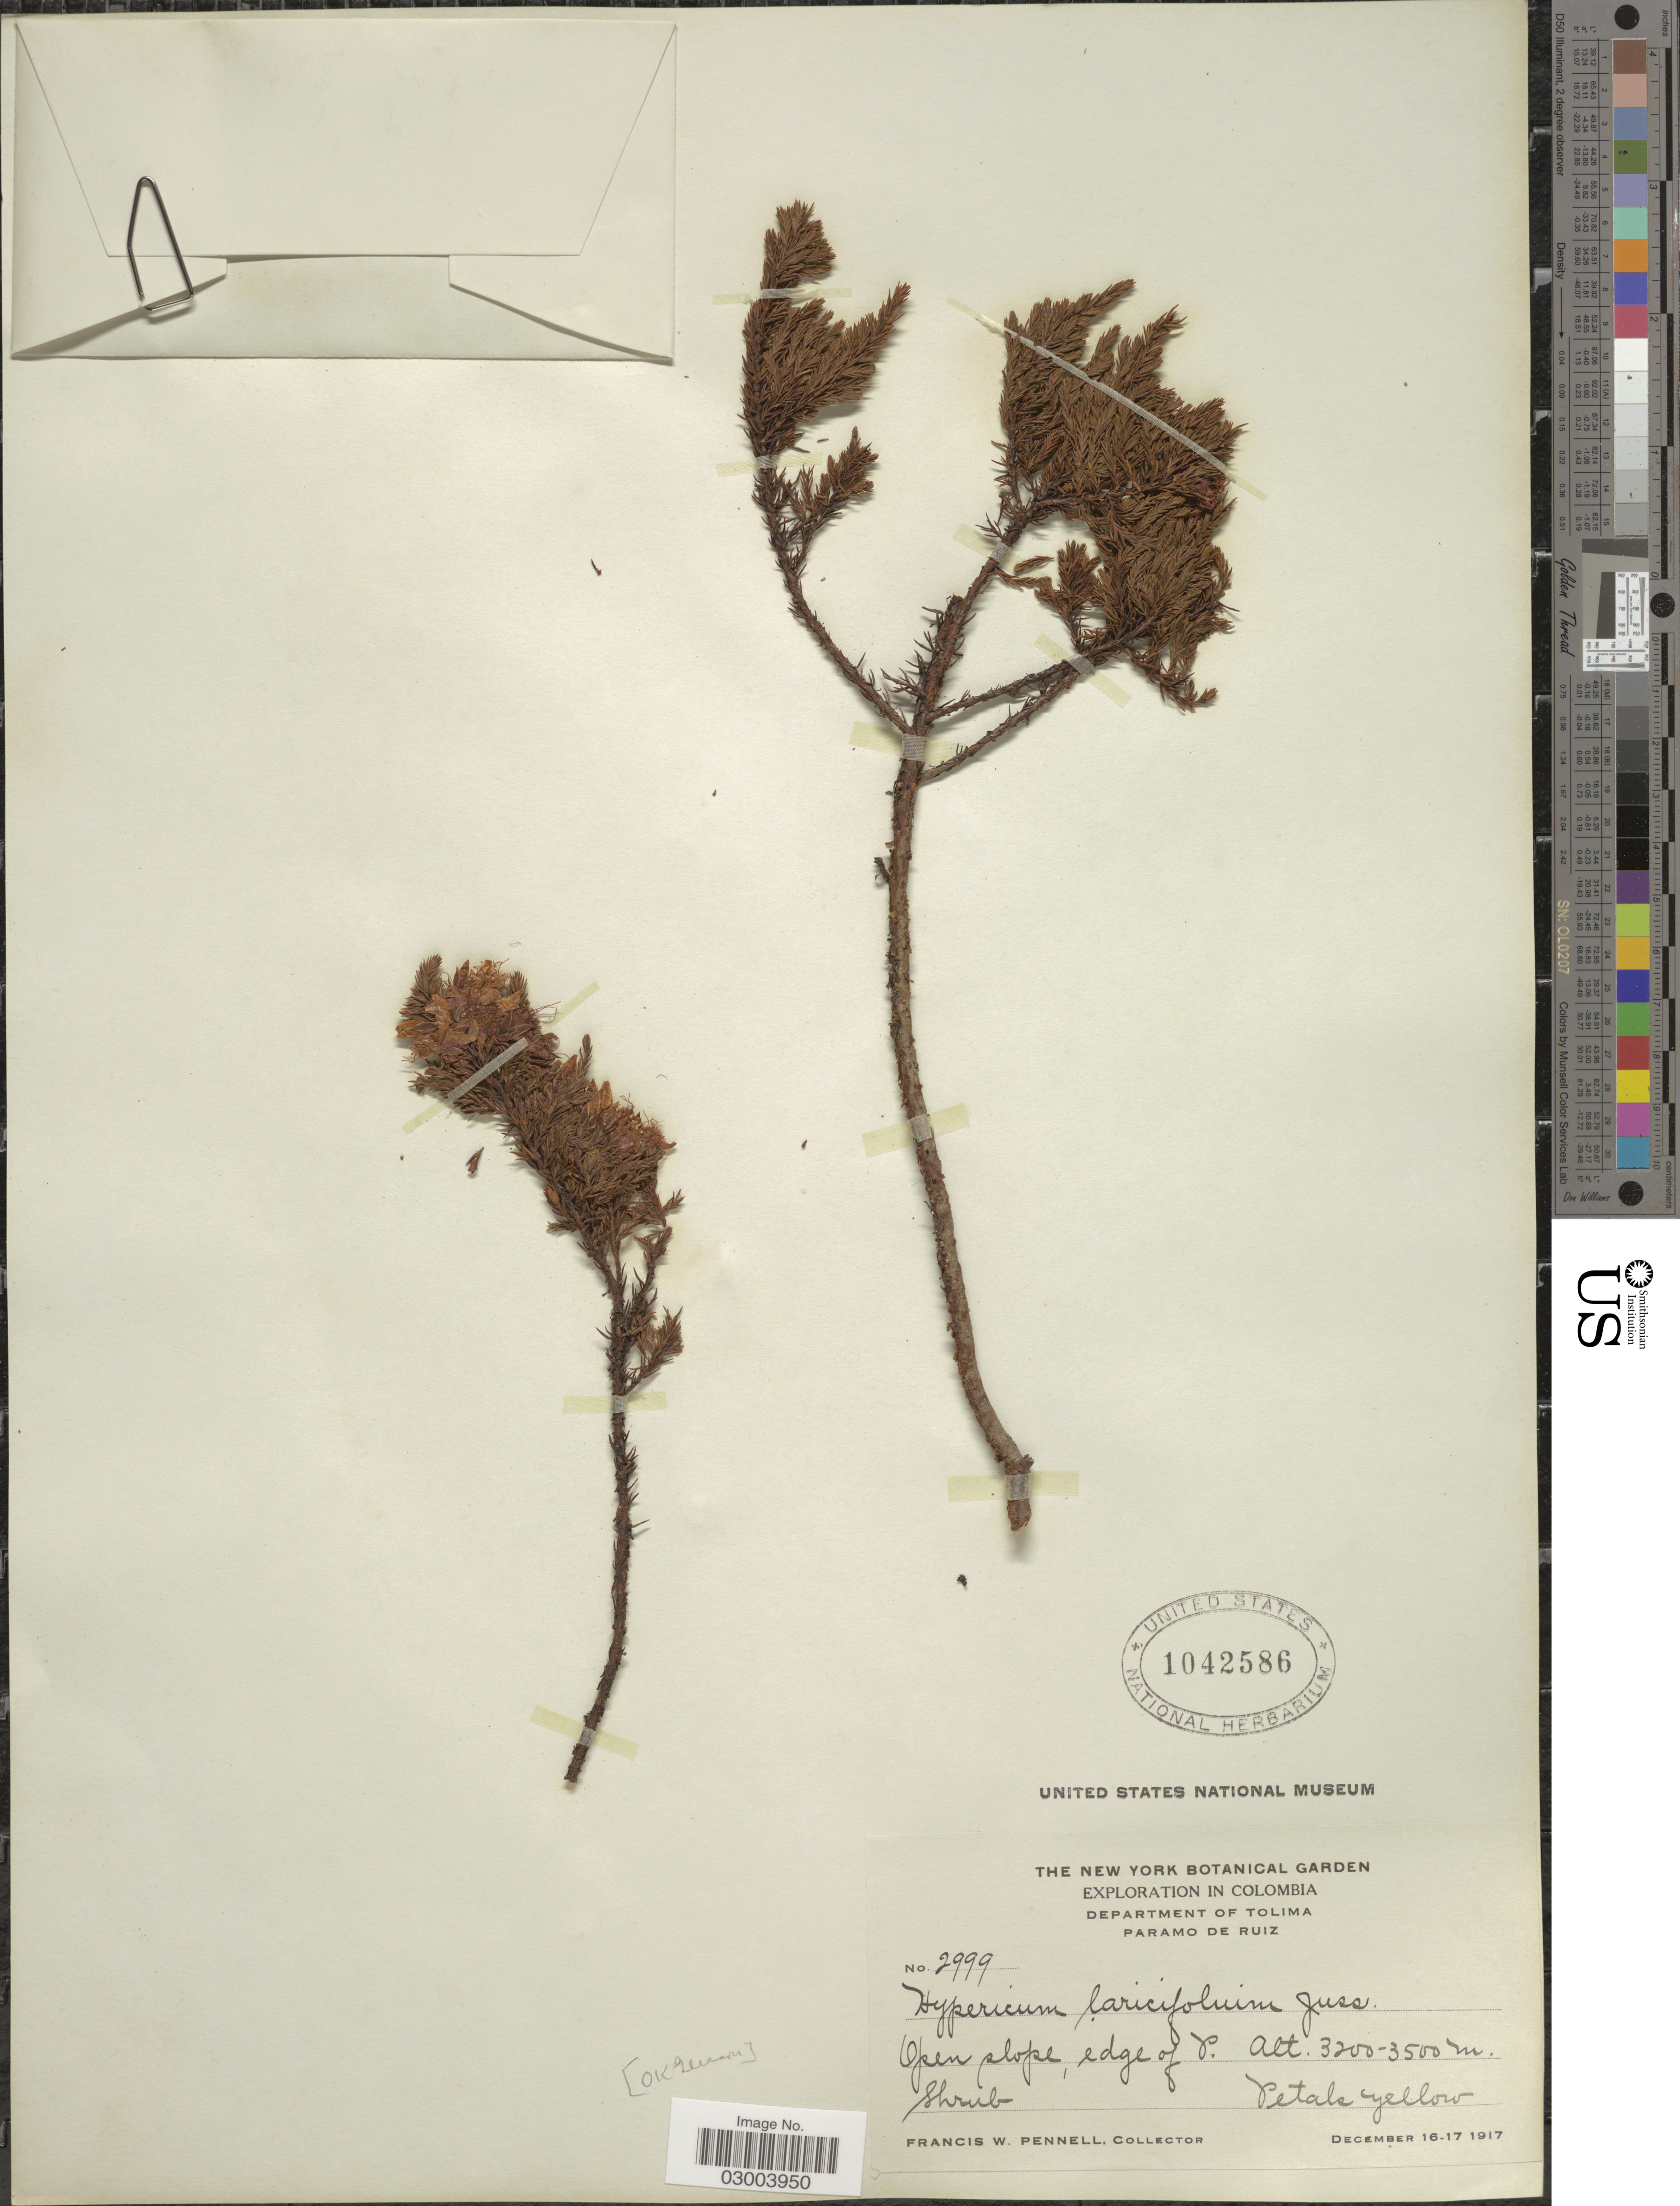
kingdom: Plantae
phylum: Tracheophyta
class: Magnoliopsida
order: Malpighiales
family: Hypericaceae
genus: Hypericum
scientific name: Hypericum laricifolium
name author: Juss.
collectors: F. W. Pennell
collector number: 2999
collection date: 1917-12-16/1917-12-17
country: Colombia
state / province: Tolima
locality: Department of Tolima, Paramo de Ruiz, Open slope, edge of P.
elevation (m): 3200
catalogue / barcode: US 1042586